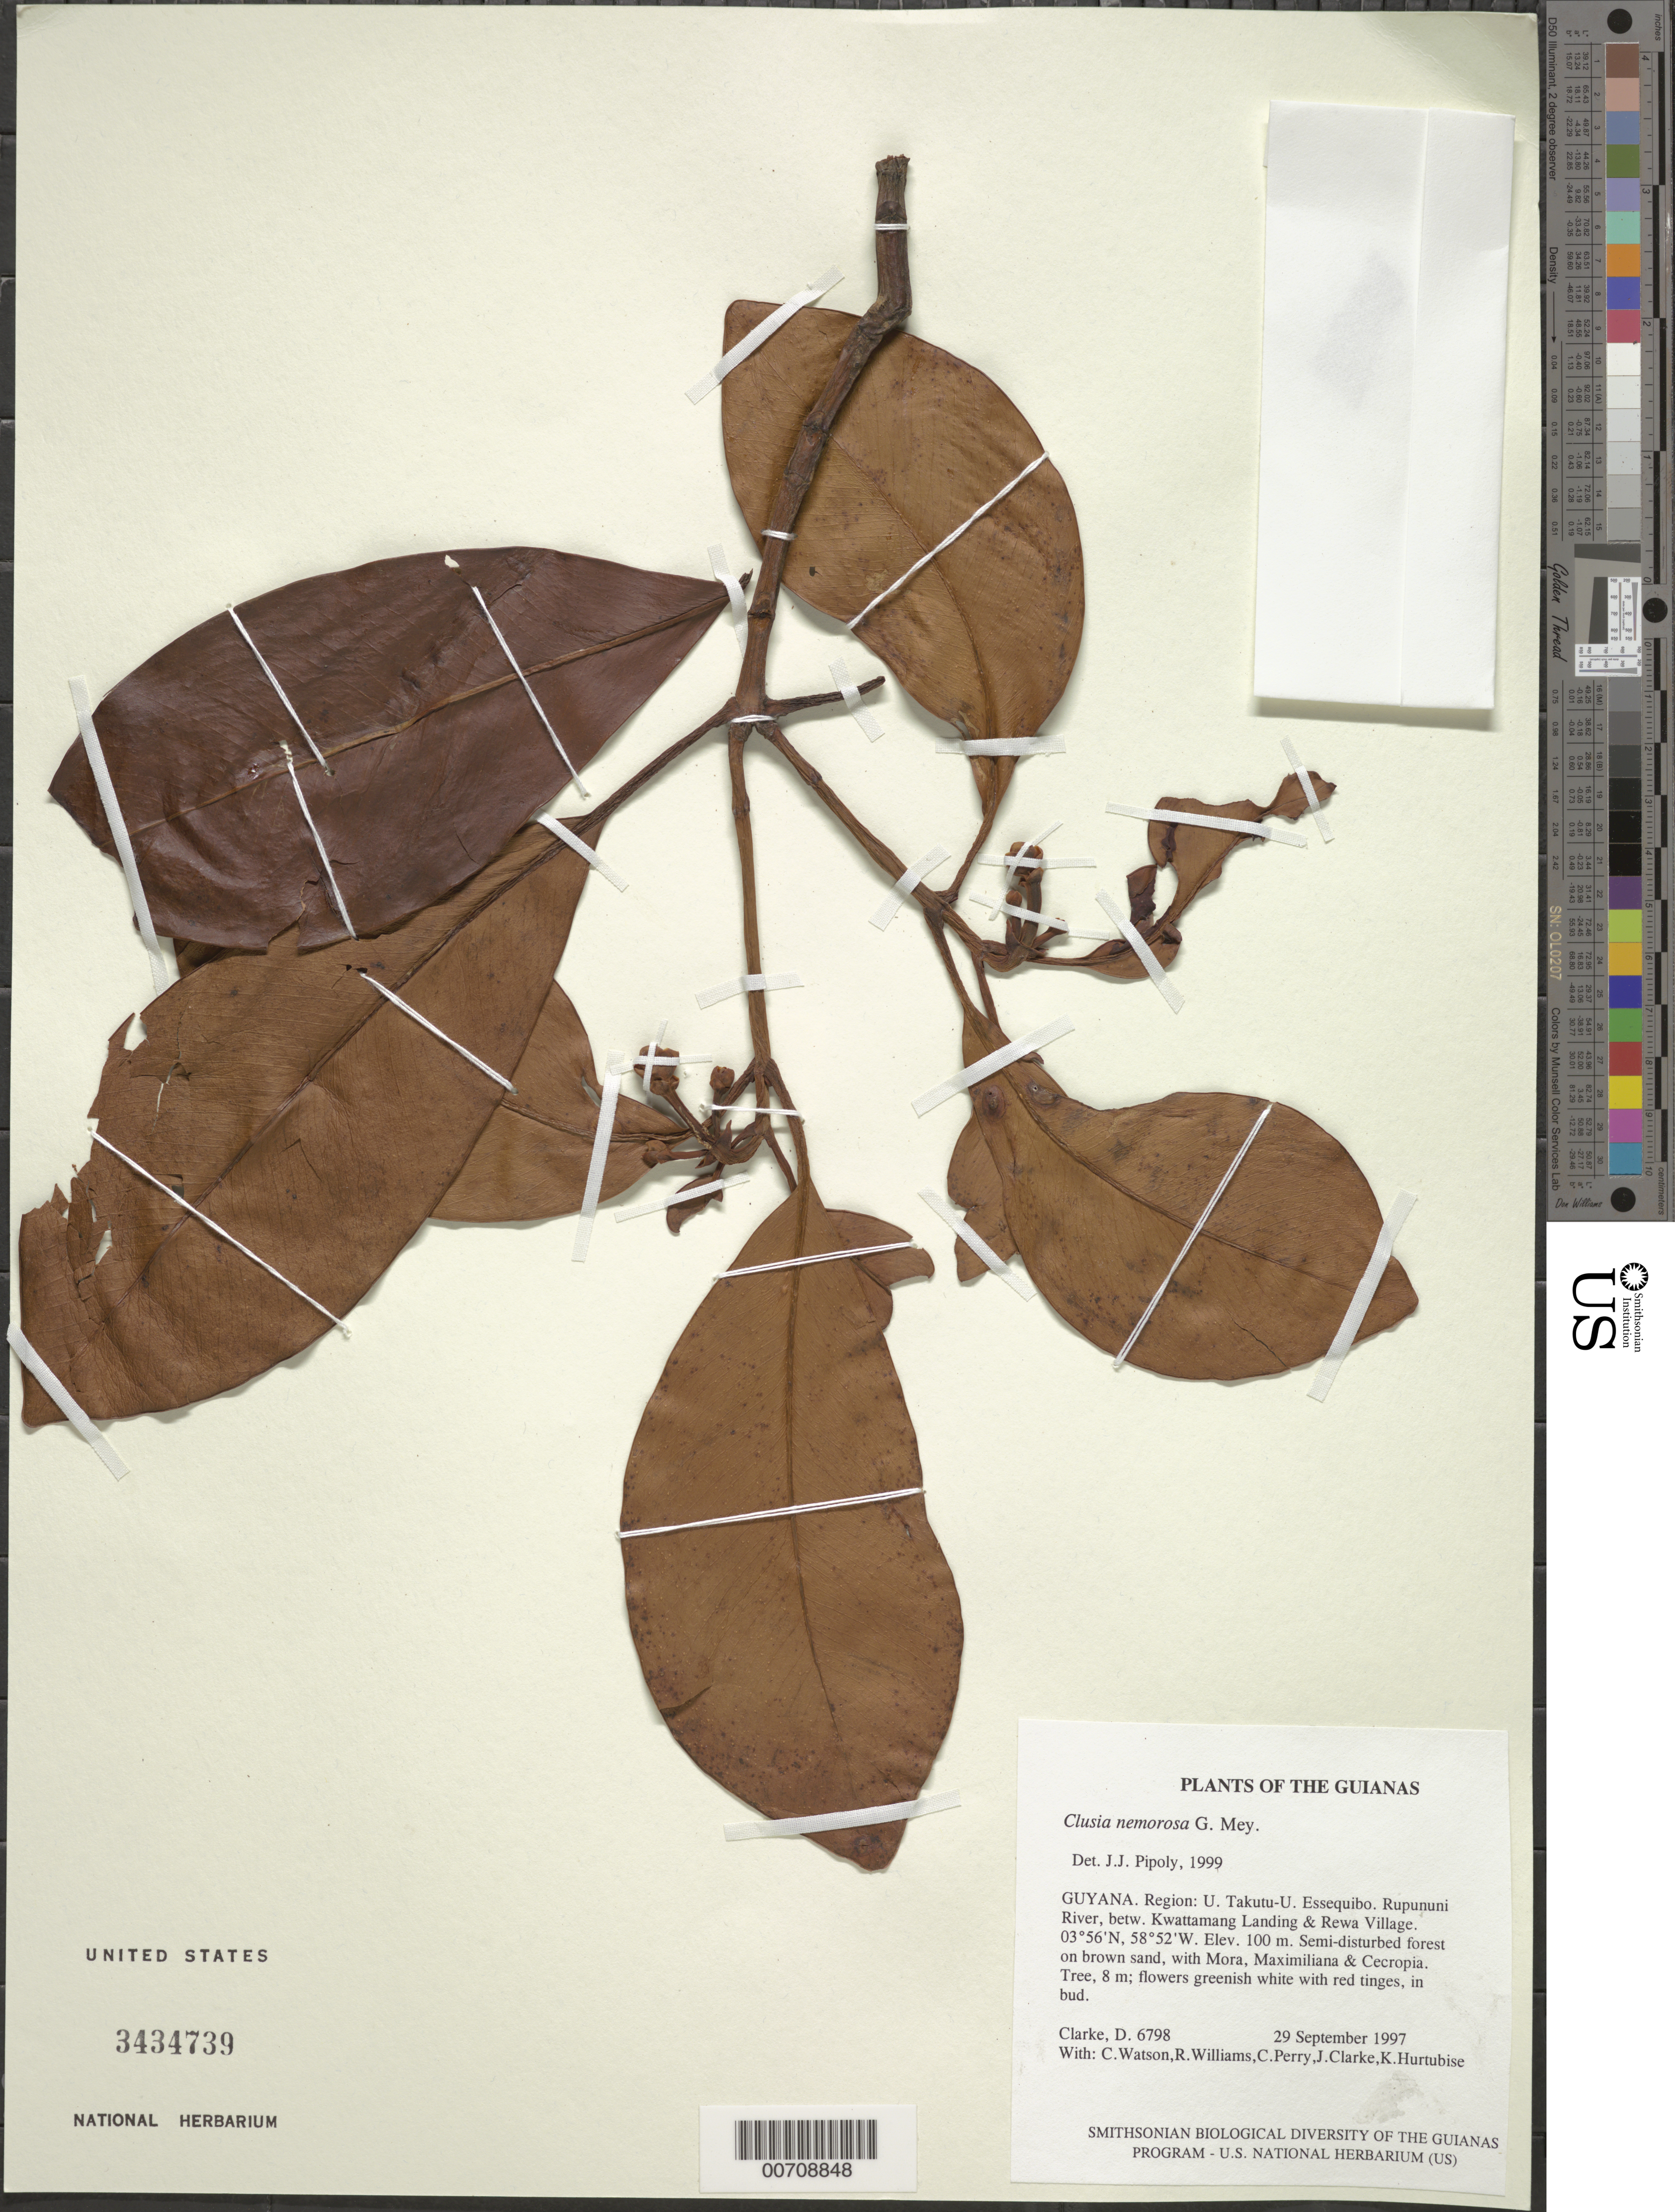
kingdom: Plantae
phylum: Tracheophyta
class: Magnoliopsida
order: Malpighiales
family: Clusiaceae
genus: Clusia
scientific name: Clusia nemorosa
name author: G. Mey.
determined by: Pipoly, J. J., III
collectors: H. D. Clarke, C. Watson, R. Williams, C. Perry, J. Clarke & K. Hurtubise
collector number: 6798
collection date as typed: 29 September 1997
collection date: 1997-09-29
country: Guyana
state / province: U. Takutu-U. Essequibo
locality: Rupununi River, betw. Kwattamang Landing & Rewa Village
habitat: Semi-disturbed forest on brown sand, with Mora, Maximiliana & Cecropia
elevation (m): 100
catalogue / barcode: US 3434739